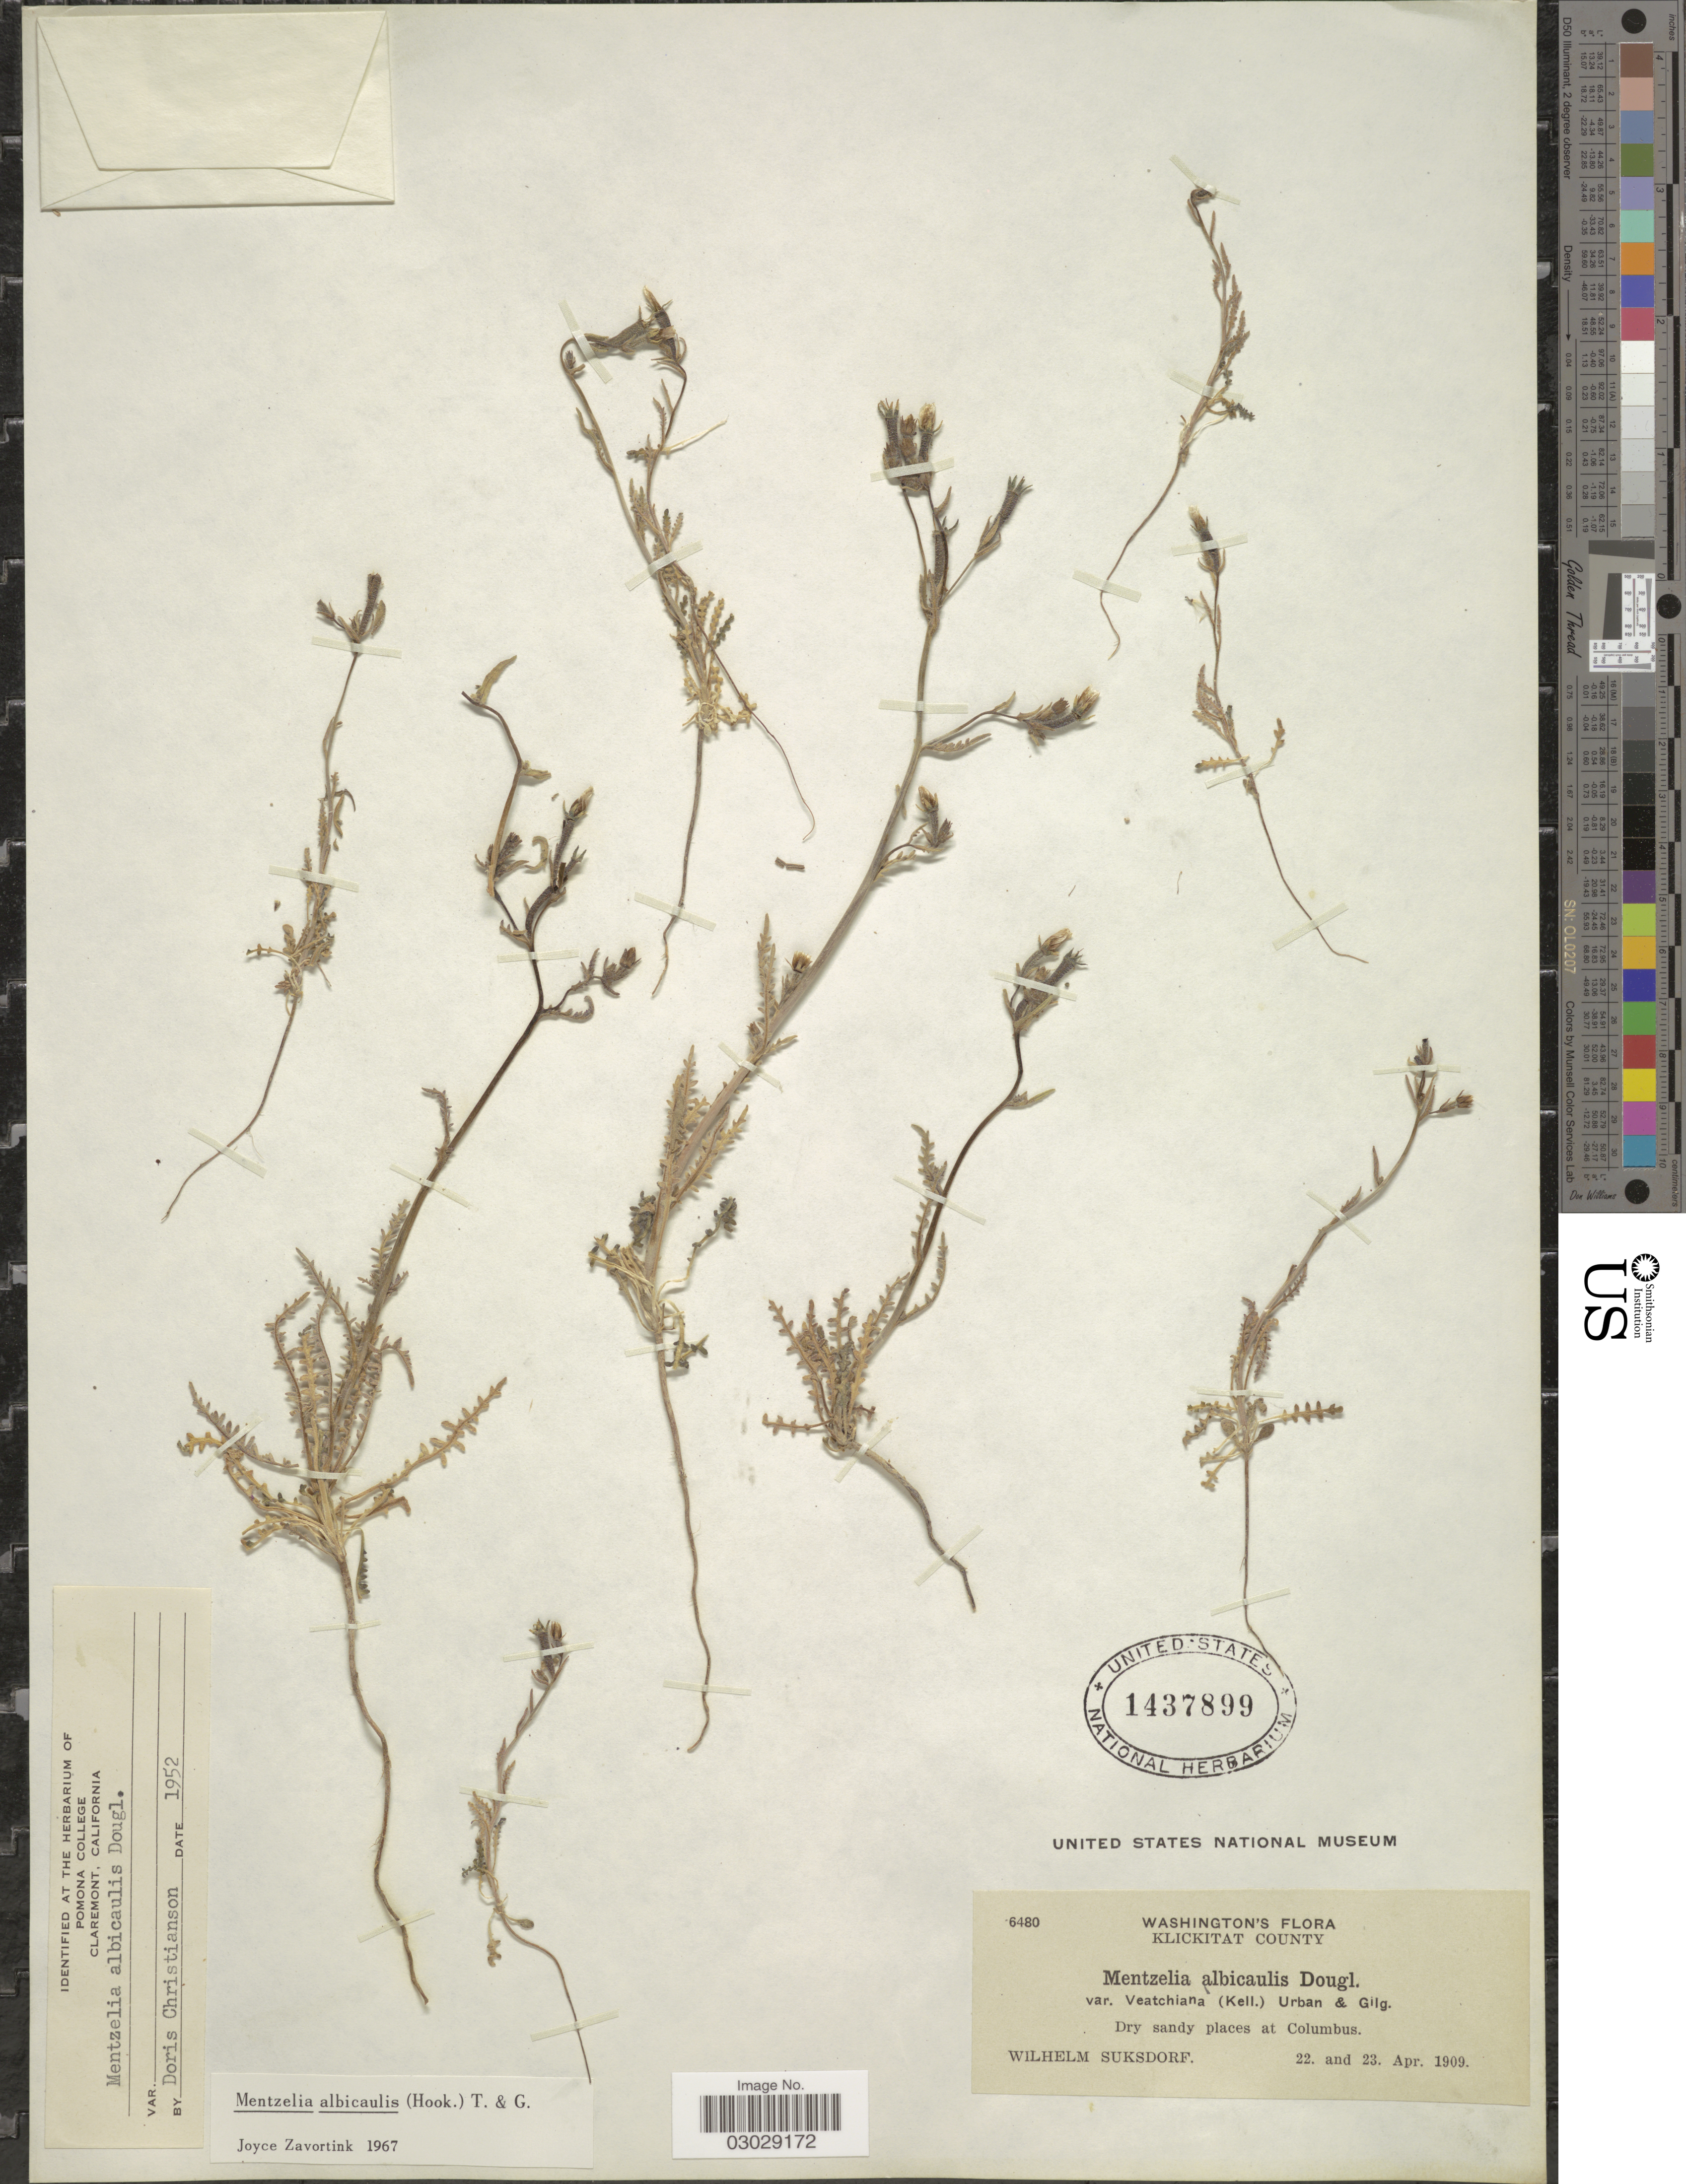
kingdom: Plantae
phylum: Tracheophyta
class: Magnoliopsida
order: Cornales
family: Loasaceae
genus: Mentzelia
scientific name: Mentzelia albicaulis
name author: (Douglas ex Hook.) Douglas ex Torr. & A. Gray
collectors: W. N. Suksdorf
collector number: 6480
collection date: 1909-04-22/1909-04-23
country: United States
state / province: Washington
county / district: Klickitat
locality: Klickitat County. Dry sandy places at Columbus.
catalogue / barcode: US 1437899